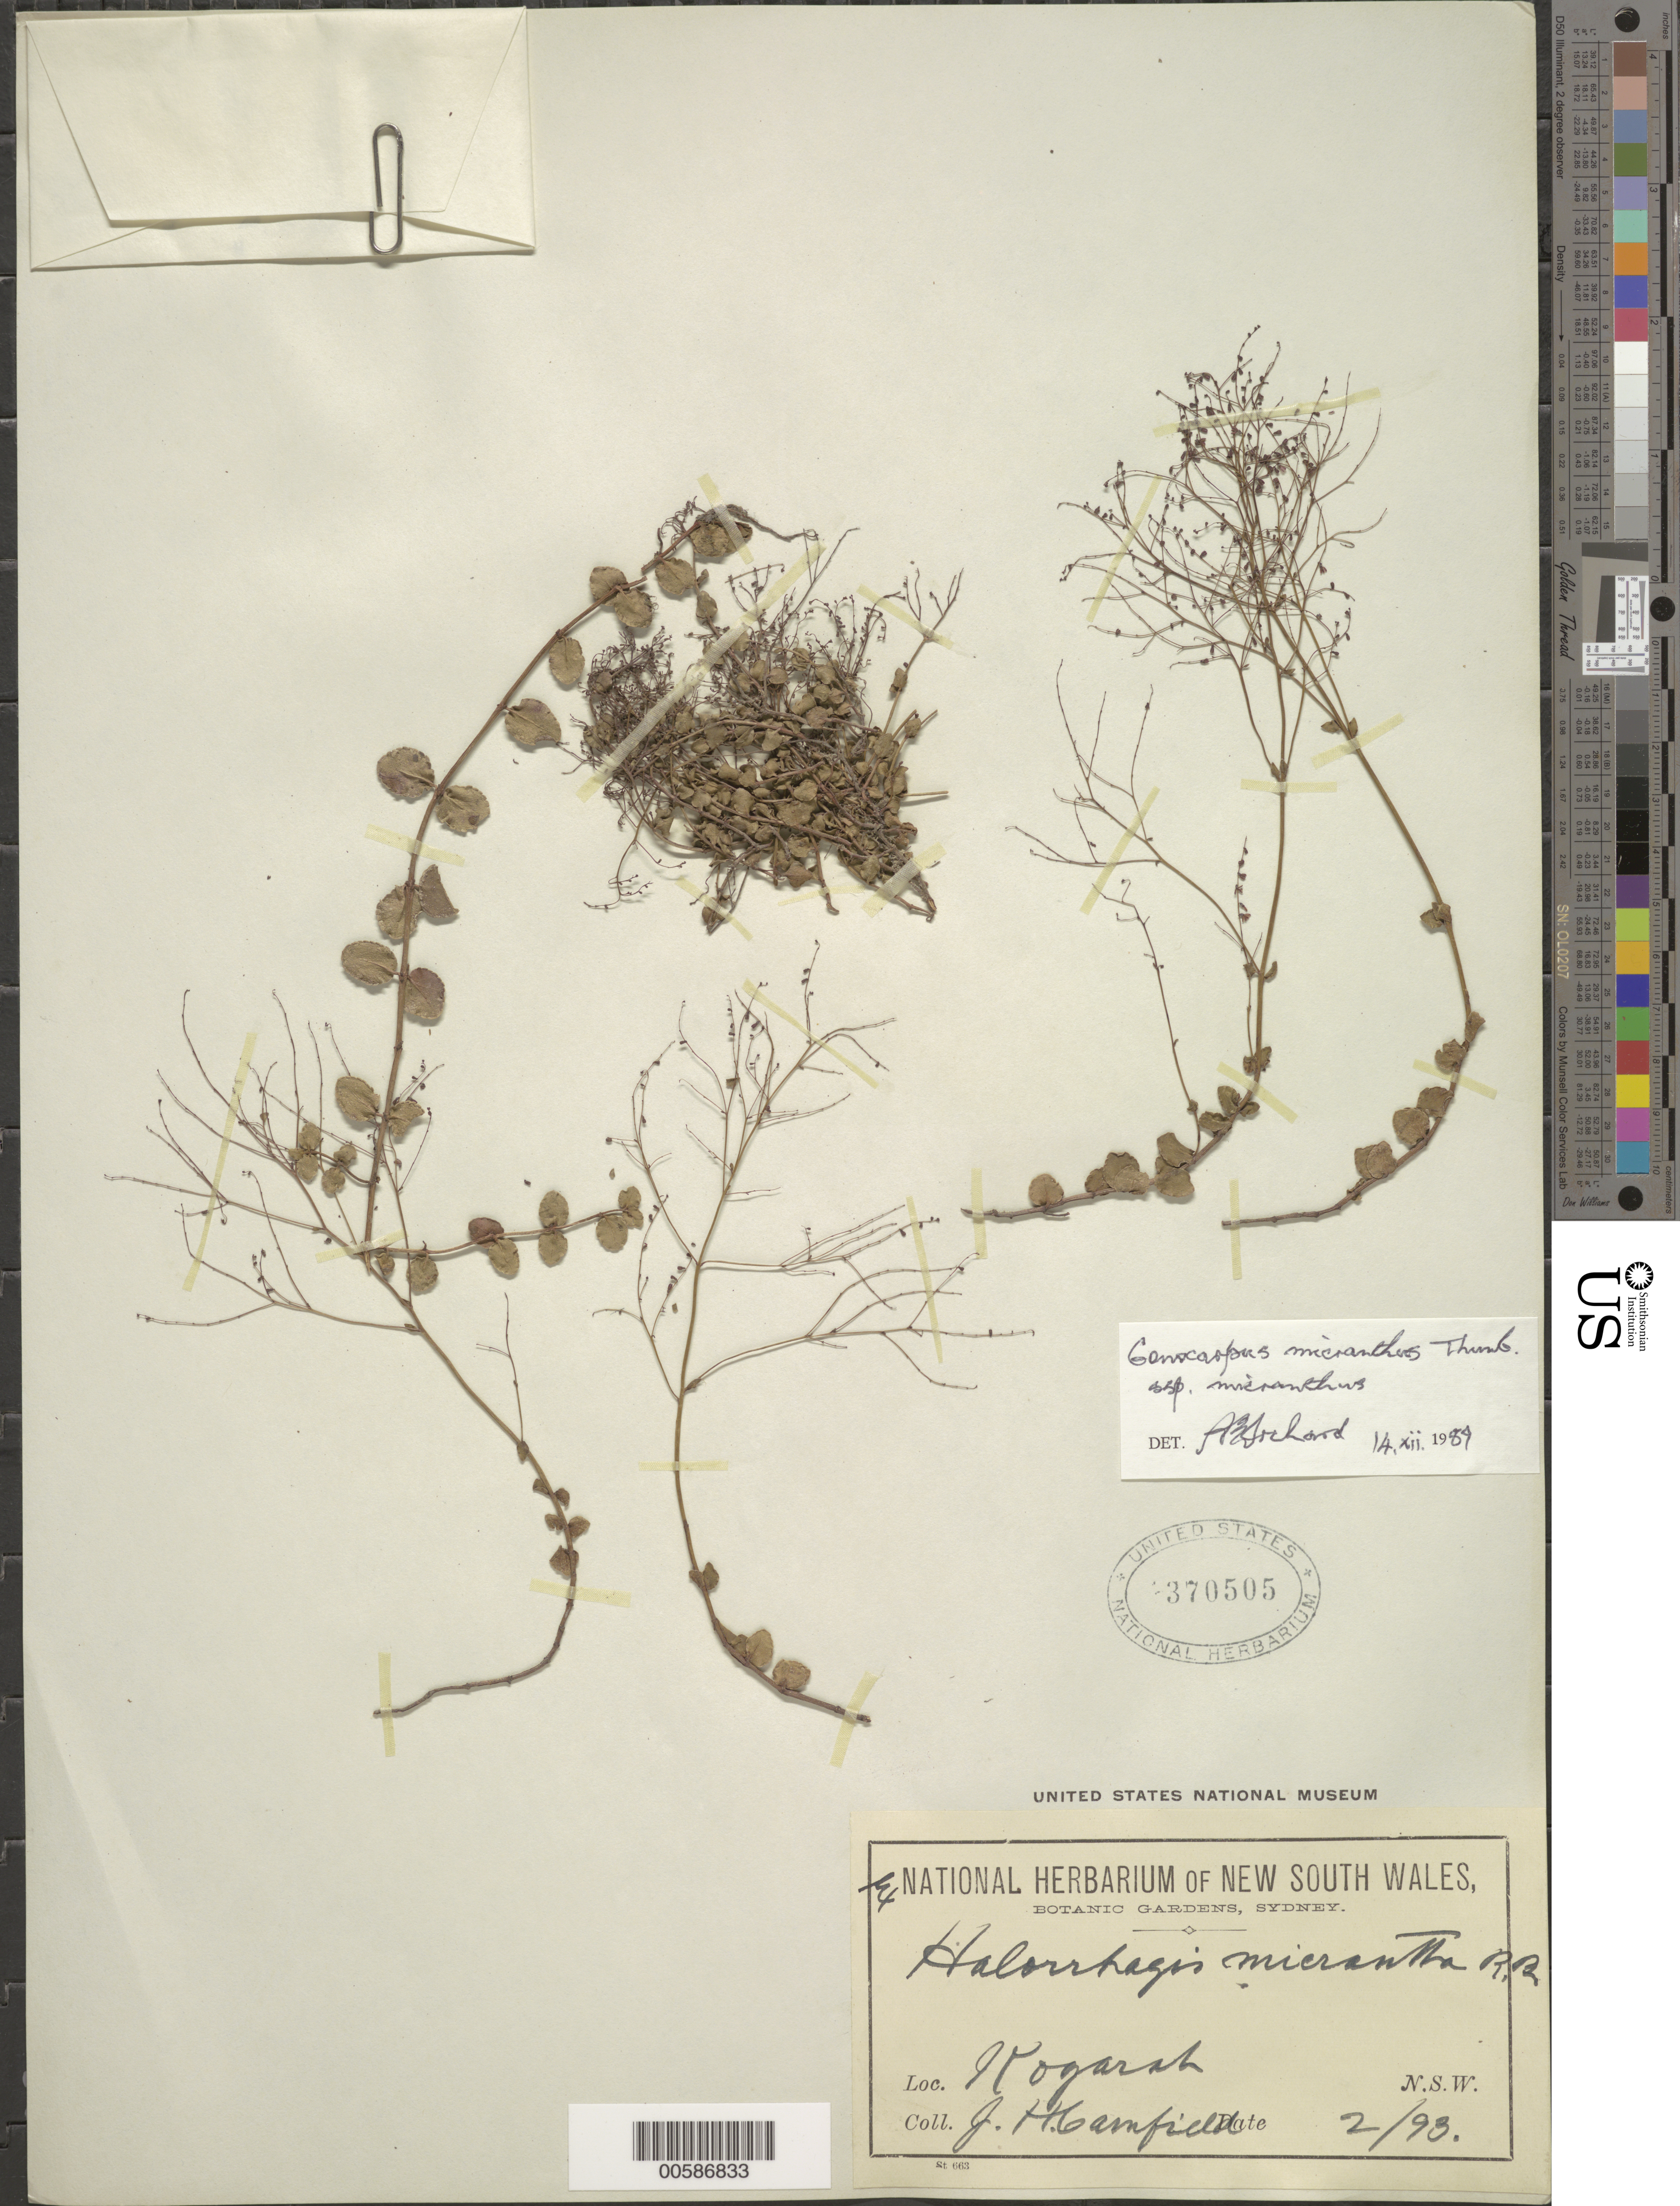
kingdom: Plantae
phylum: Tracheophyta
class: Magnoliopsida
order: Saxifragales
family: Haloragaceae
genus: Gonocarpus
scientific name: Gonocarpus micranthus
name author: Thunb.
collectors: J. Camfield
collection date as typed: Feb 1893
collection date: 1893-02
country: Australia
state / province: New South Wales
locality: Kogarat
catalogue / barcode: US 370505